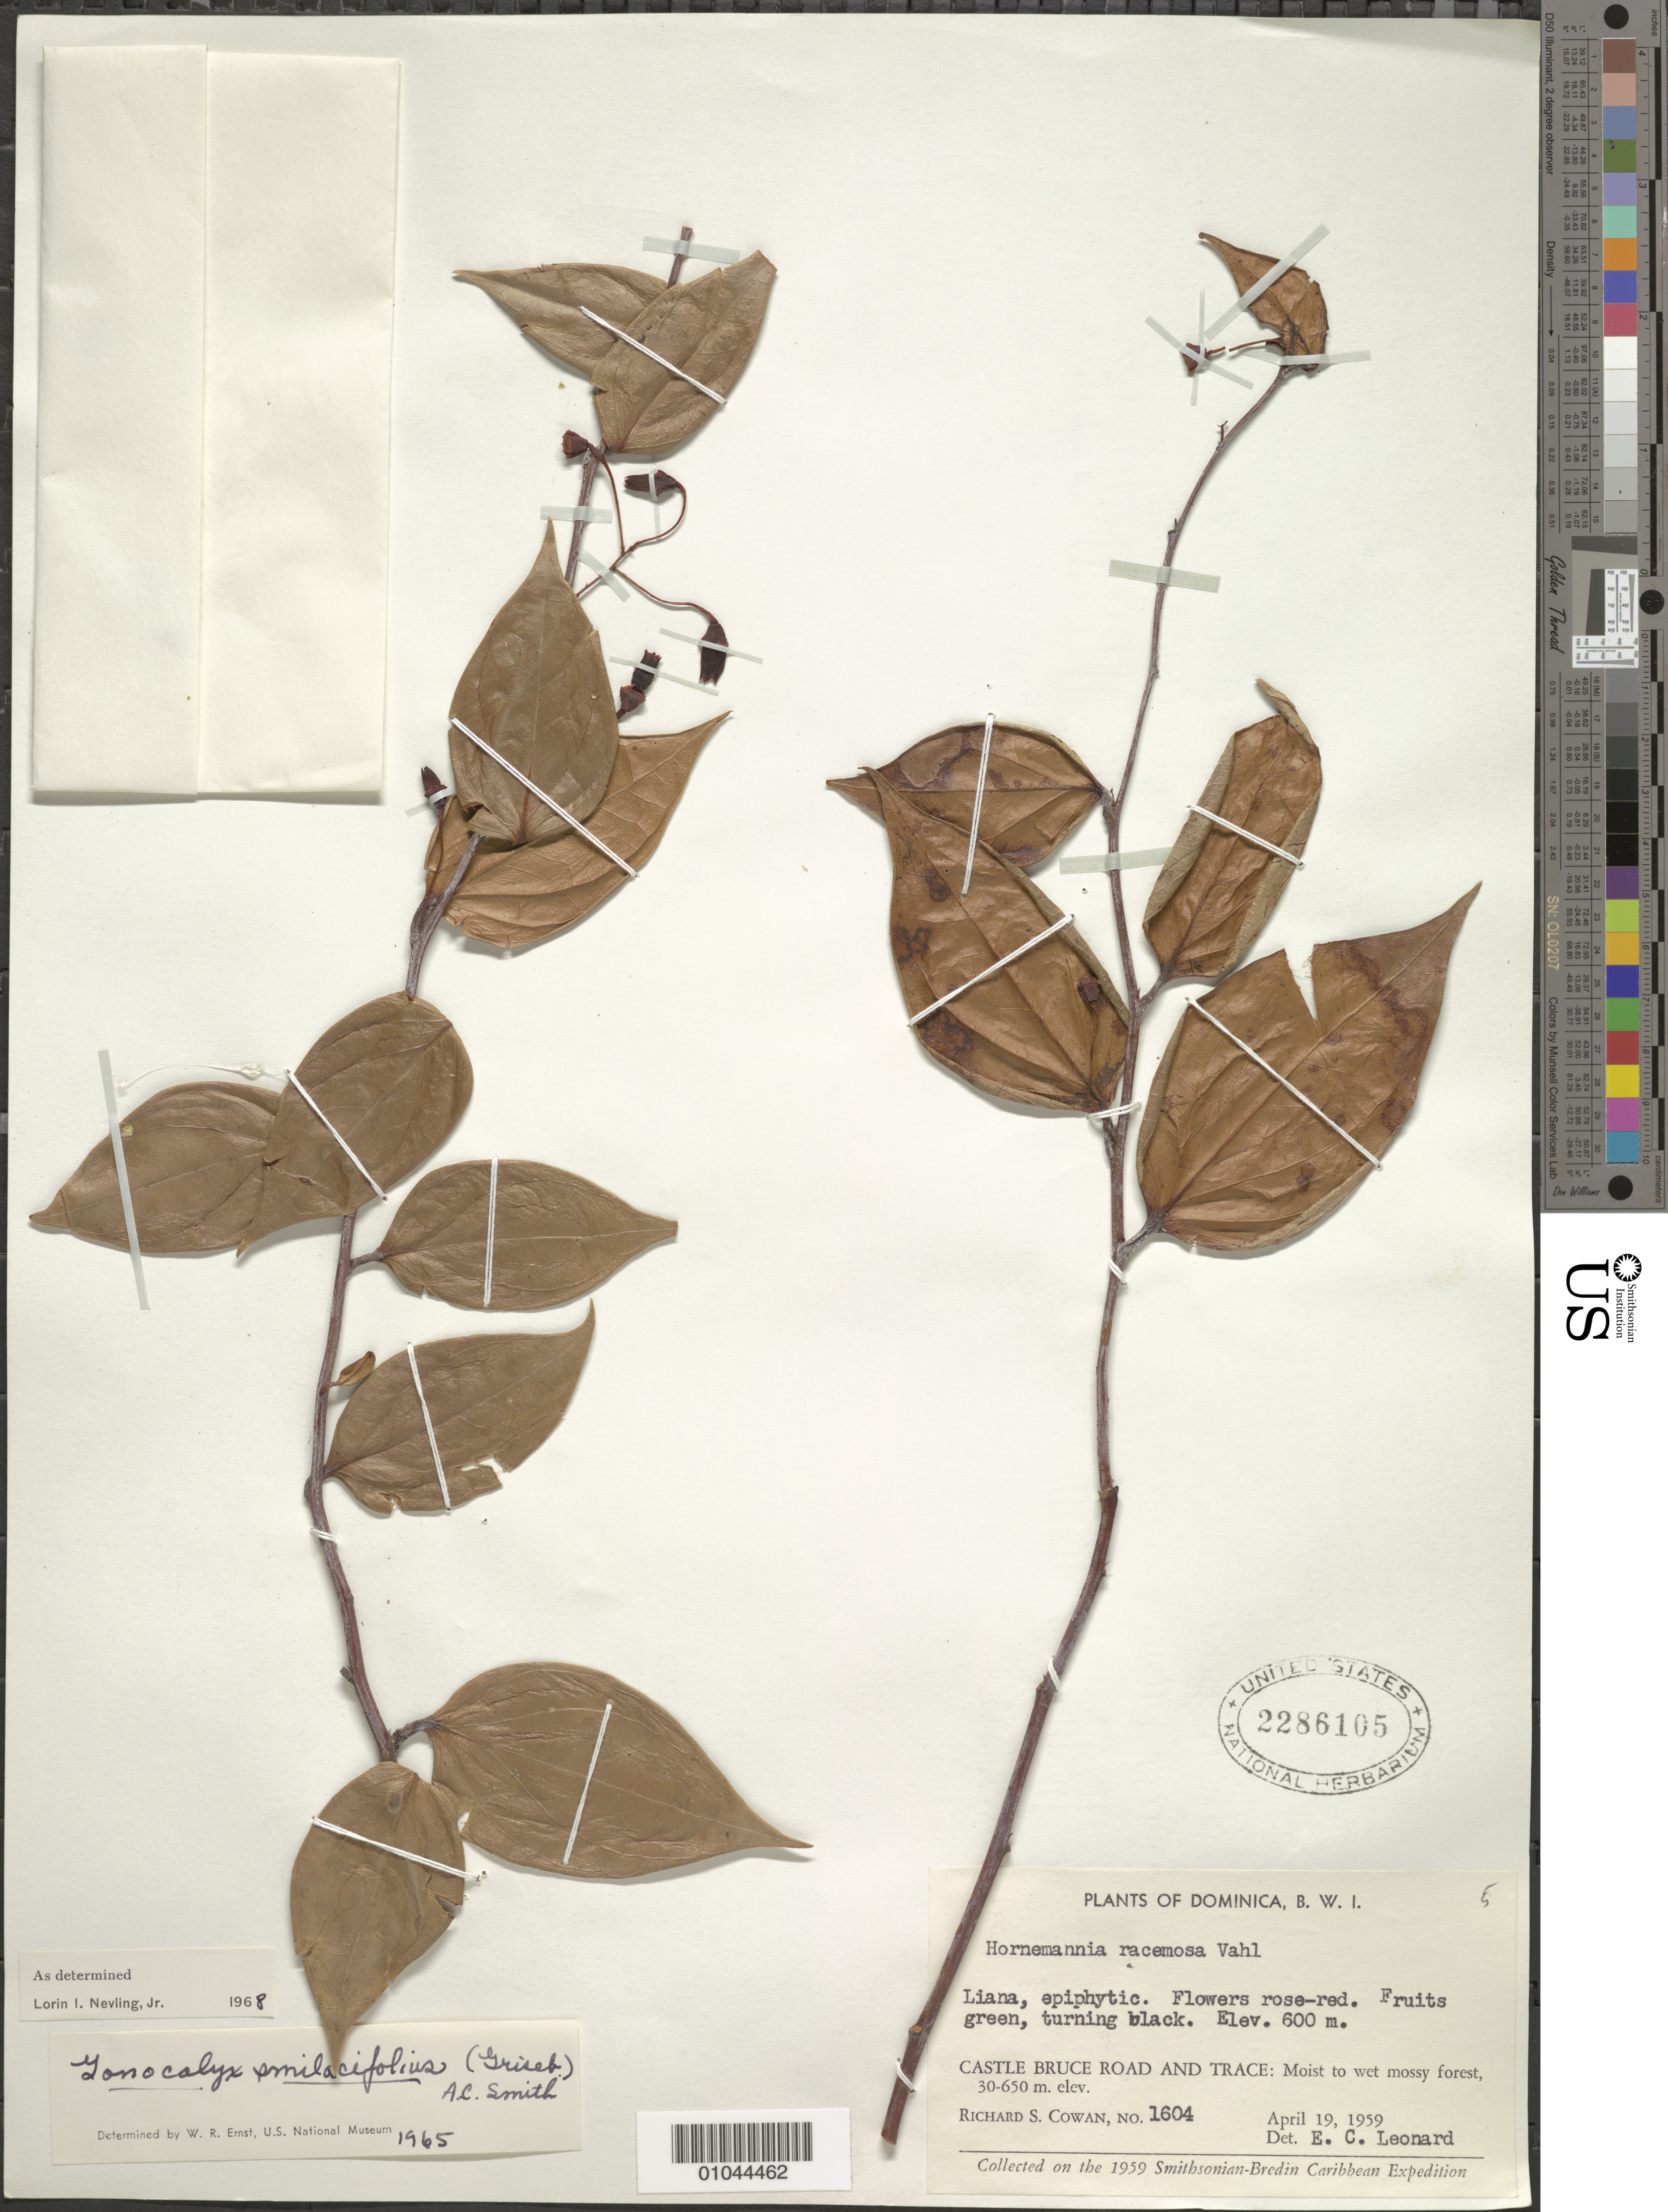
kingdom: Plantae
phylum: Tracheophyta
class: Magnoliopsida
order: Ericales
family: Ericaceae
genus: Gonocalyx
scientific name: Gonocalyx smilacifolius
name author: (Griseb.) A.C. Sm.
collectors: R. S. Cowan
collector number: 1604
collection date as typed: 19 Apr 1959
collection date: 1959-04-19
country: Dominica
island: Dominica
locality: Castle Bruce Road and Trace: Moist to wet mossy forest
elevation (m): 30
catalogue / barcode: US 2286105